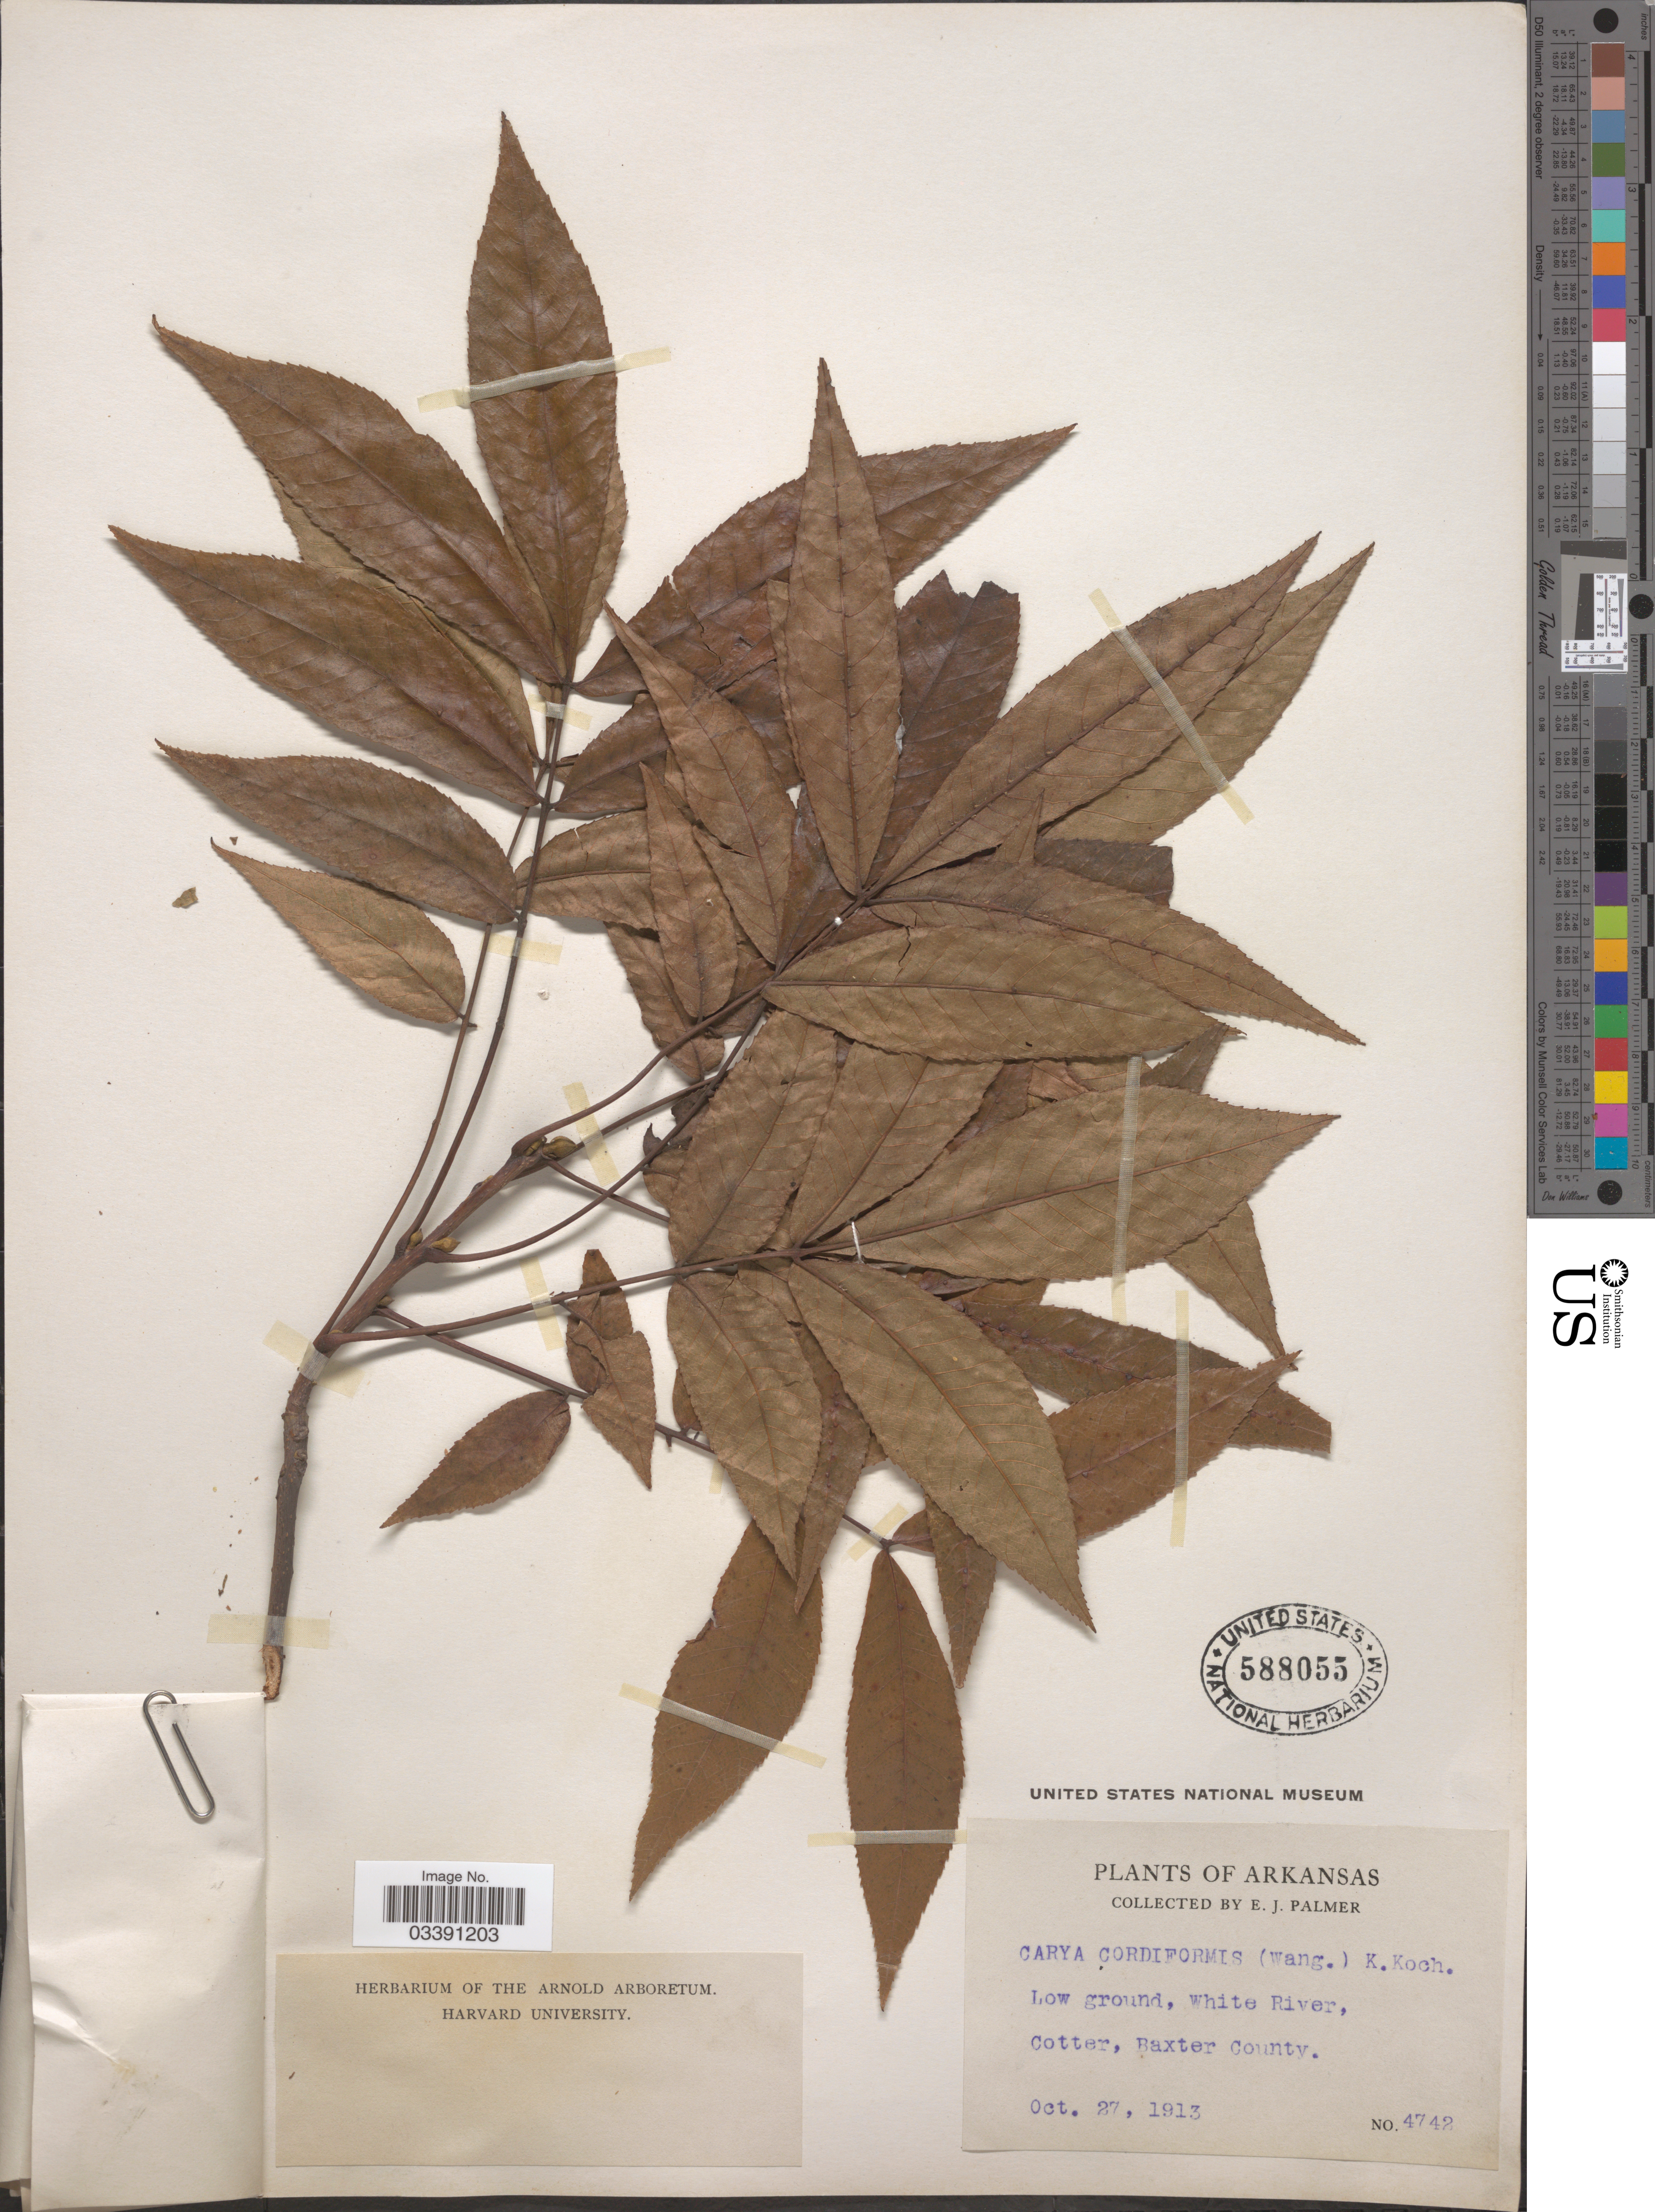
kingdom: Plantae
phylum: Tracheophyta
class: Magnoliopsida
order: Fagales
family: Juglandaceae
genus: Carya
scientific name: Carya cordiformis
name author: (Wangenh.) K. Koch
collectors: E. J. Palmer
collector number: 4742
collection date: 1913-10-27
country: United States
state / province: Arkansas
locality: White River, Cotter, Baxter County.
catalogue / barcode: US 588055